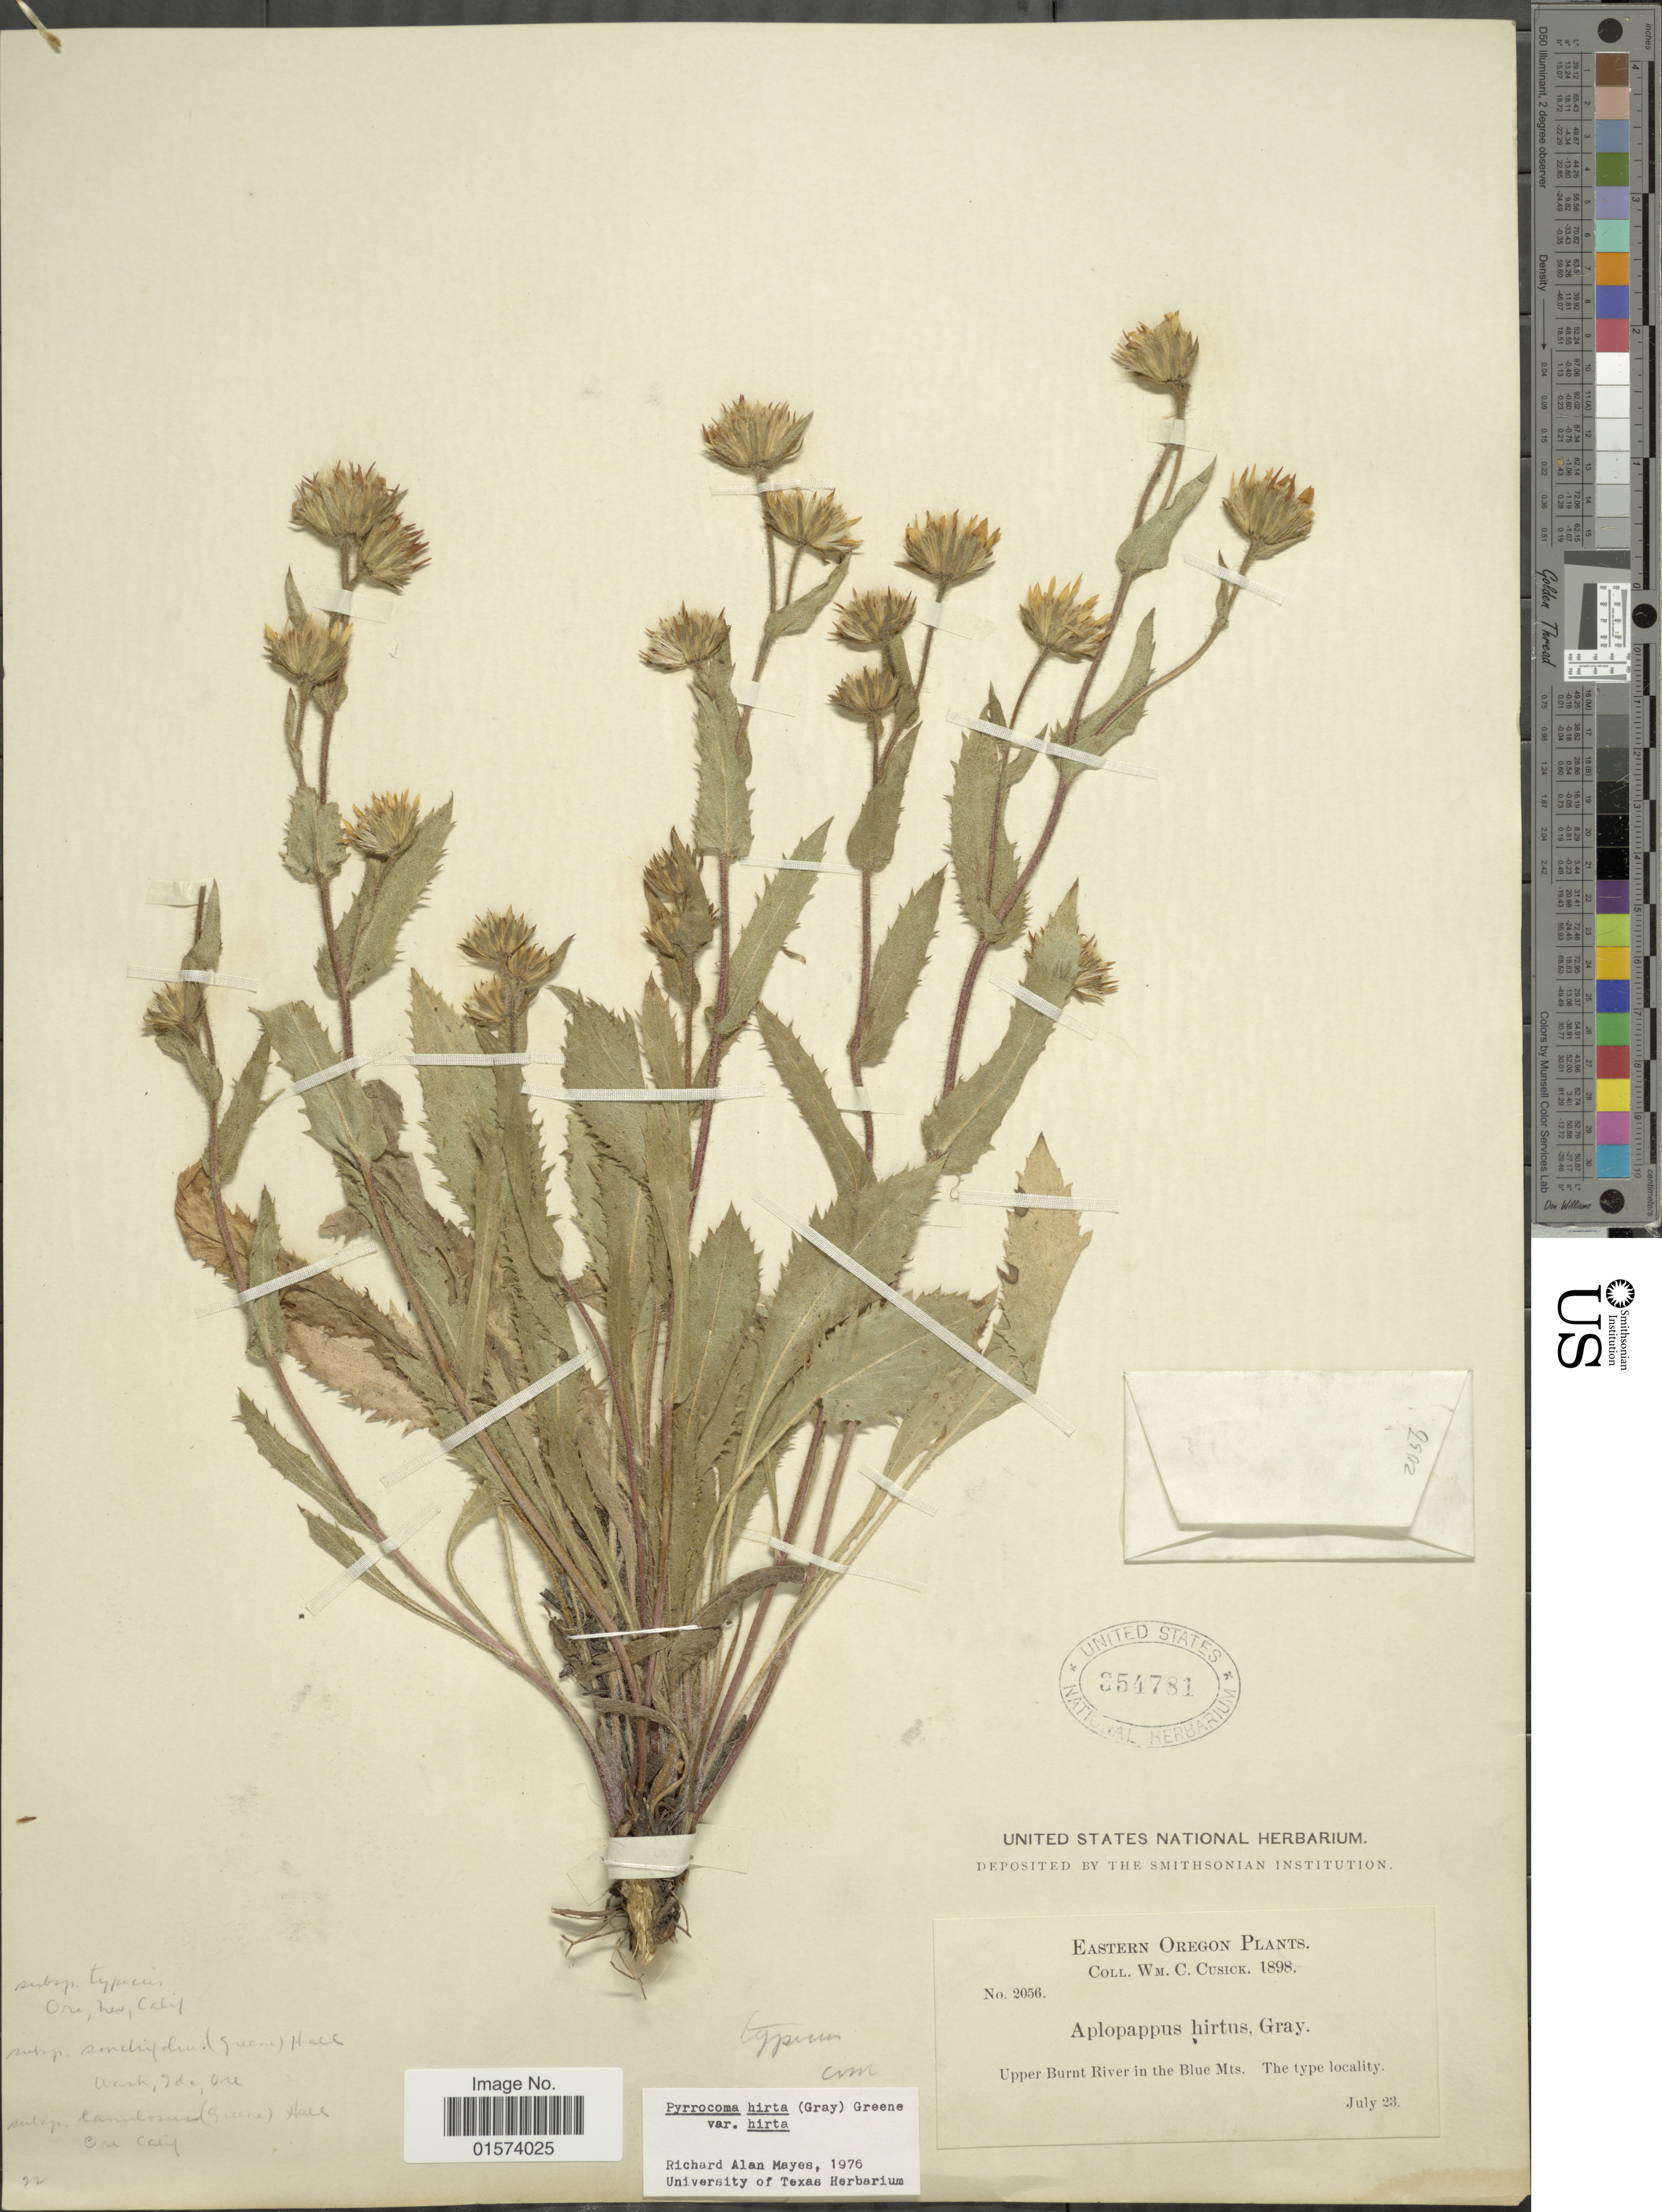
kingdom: Plantae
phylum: Tracheophyta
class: Magnoliopsida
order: Asterales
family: Asteraceae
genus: Pyrrocoma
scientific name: Pyrrocoma lanceolata var. lanceolata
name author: (Hook.) Greene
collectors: W. C. Cusick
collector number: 2056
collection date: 1898-07-23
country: United States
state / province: Oregon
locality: Eastern Oregon, upper Burnt River in the Blue Mts.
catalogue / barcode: US 354781